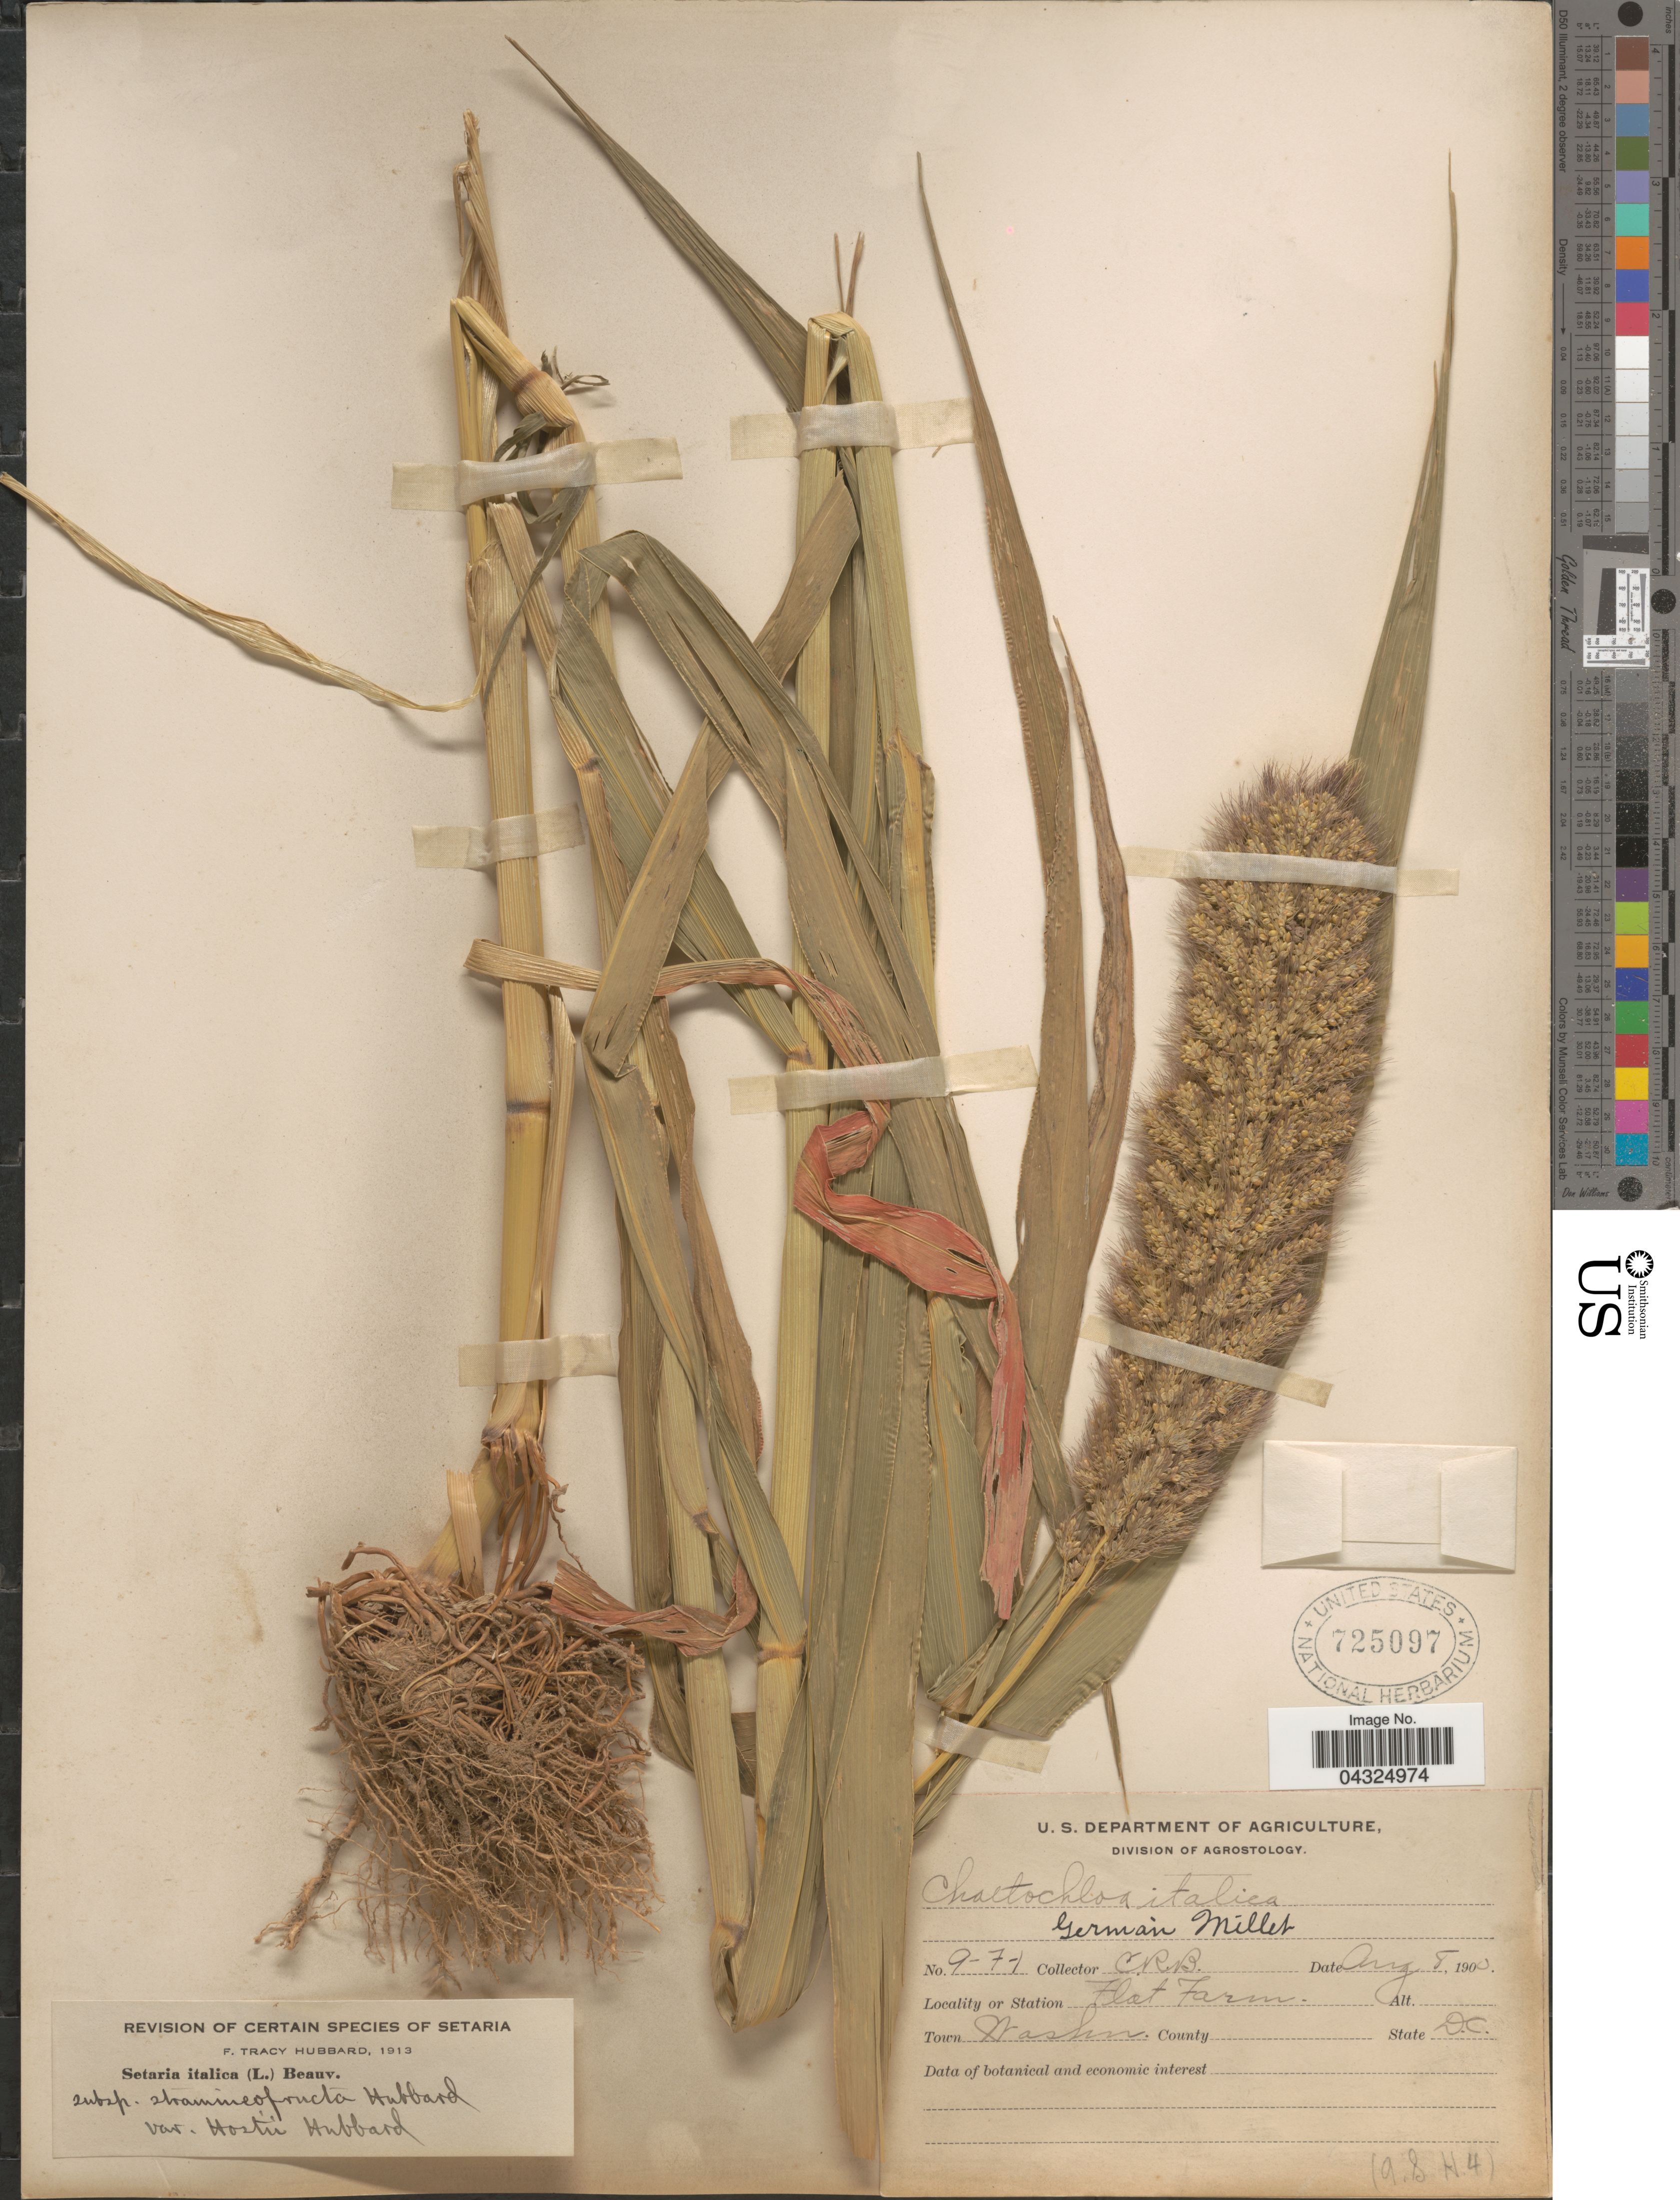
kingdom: Plantae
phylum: Tracheophyta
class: Liliopsida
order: Poales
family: Poaceae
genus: Setaria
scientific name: Setaria italica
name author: (L.) P. Beauv.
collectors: C. R. B.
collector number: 9-7-1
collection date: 1900-08-08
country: United States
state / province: District of Columbia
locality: Flat Farm. Town Washn.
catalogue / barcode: US 725097